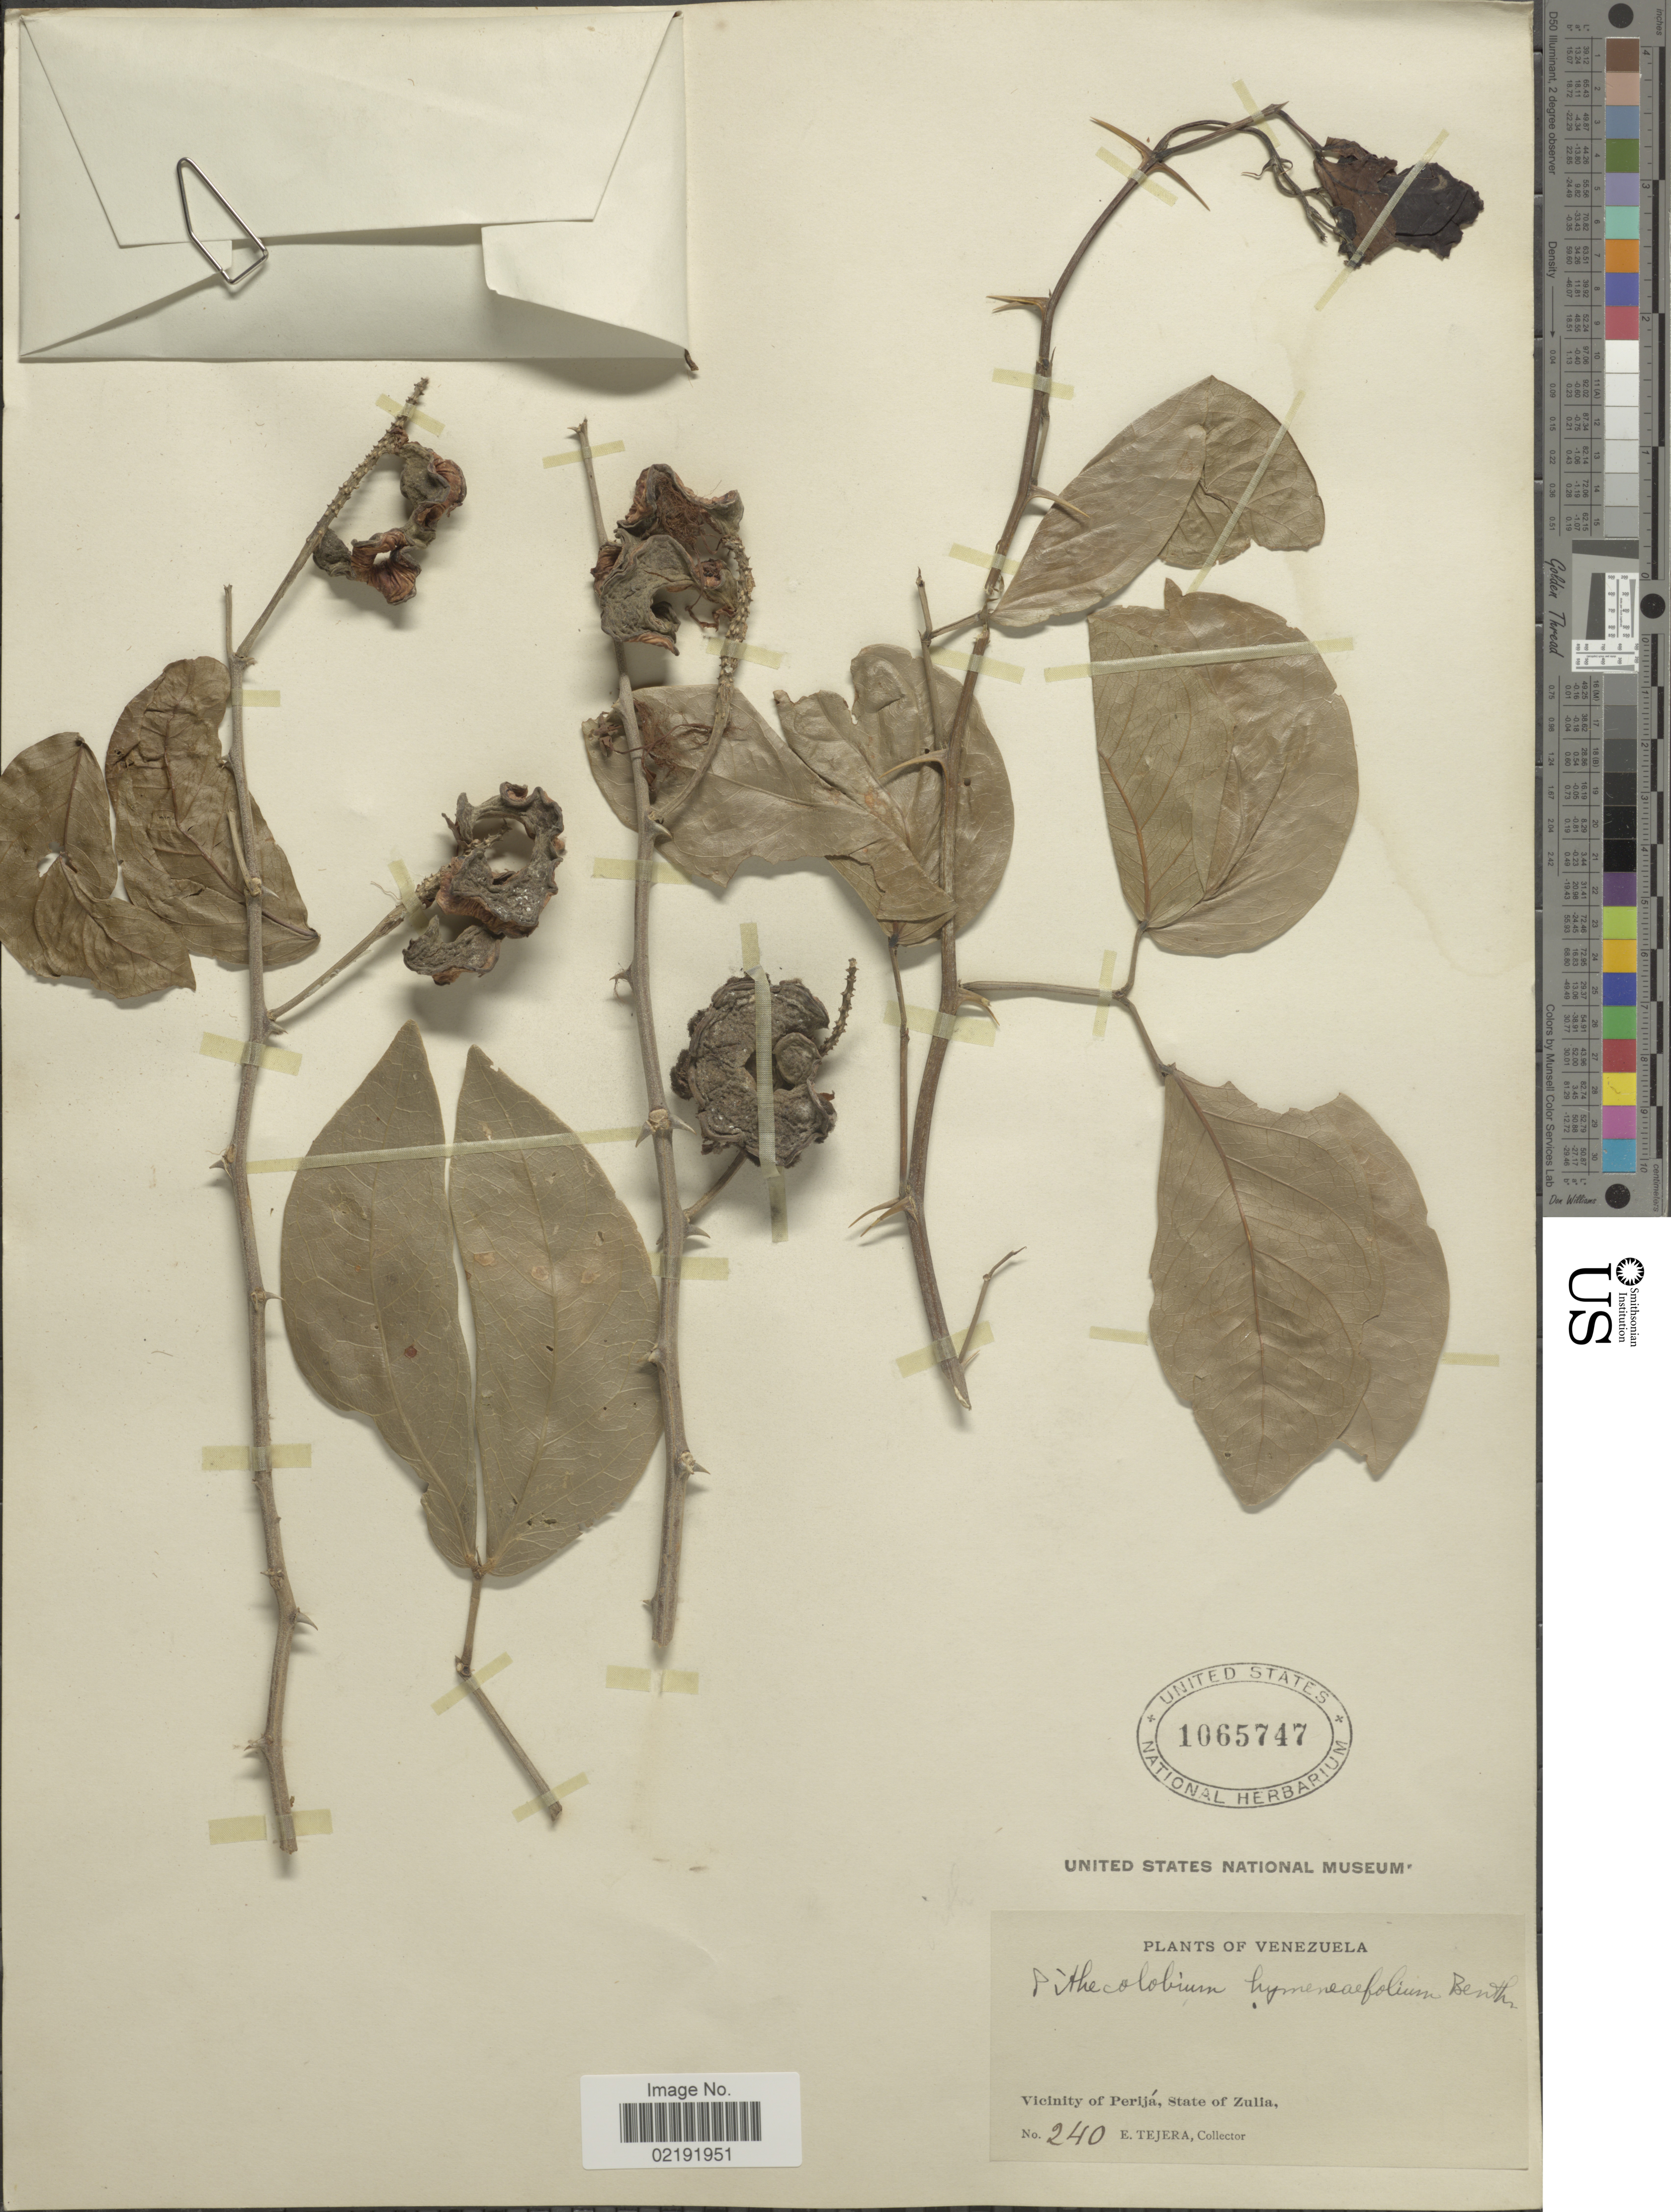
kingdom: Plantae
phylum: Tracheophyta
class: Magnoliopsida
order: Fabales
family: Fabaceae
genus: Pithecellobium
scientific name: Pithecellobium hymenaeifolium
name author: (Humb. & Bonpl. ex Willd.) Benth.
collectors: E. Tejera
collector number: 240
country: Venezuela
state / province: Zulia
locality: Vicinity of Perijá, State of Zulia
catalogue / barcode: US 1065747